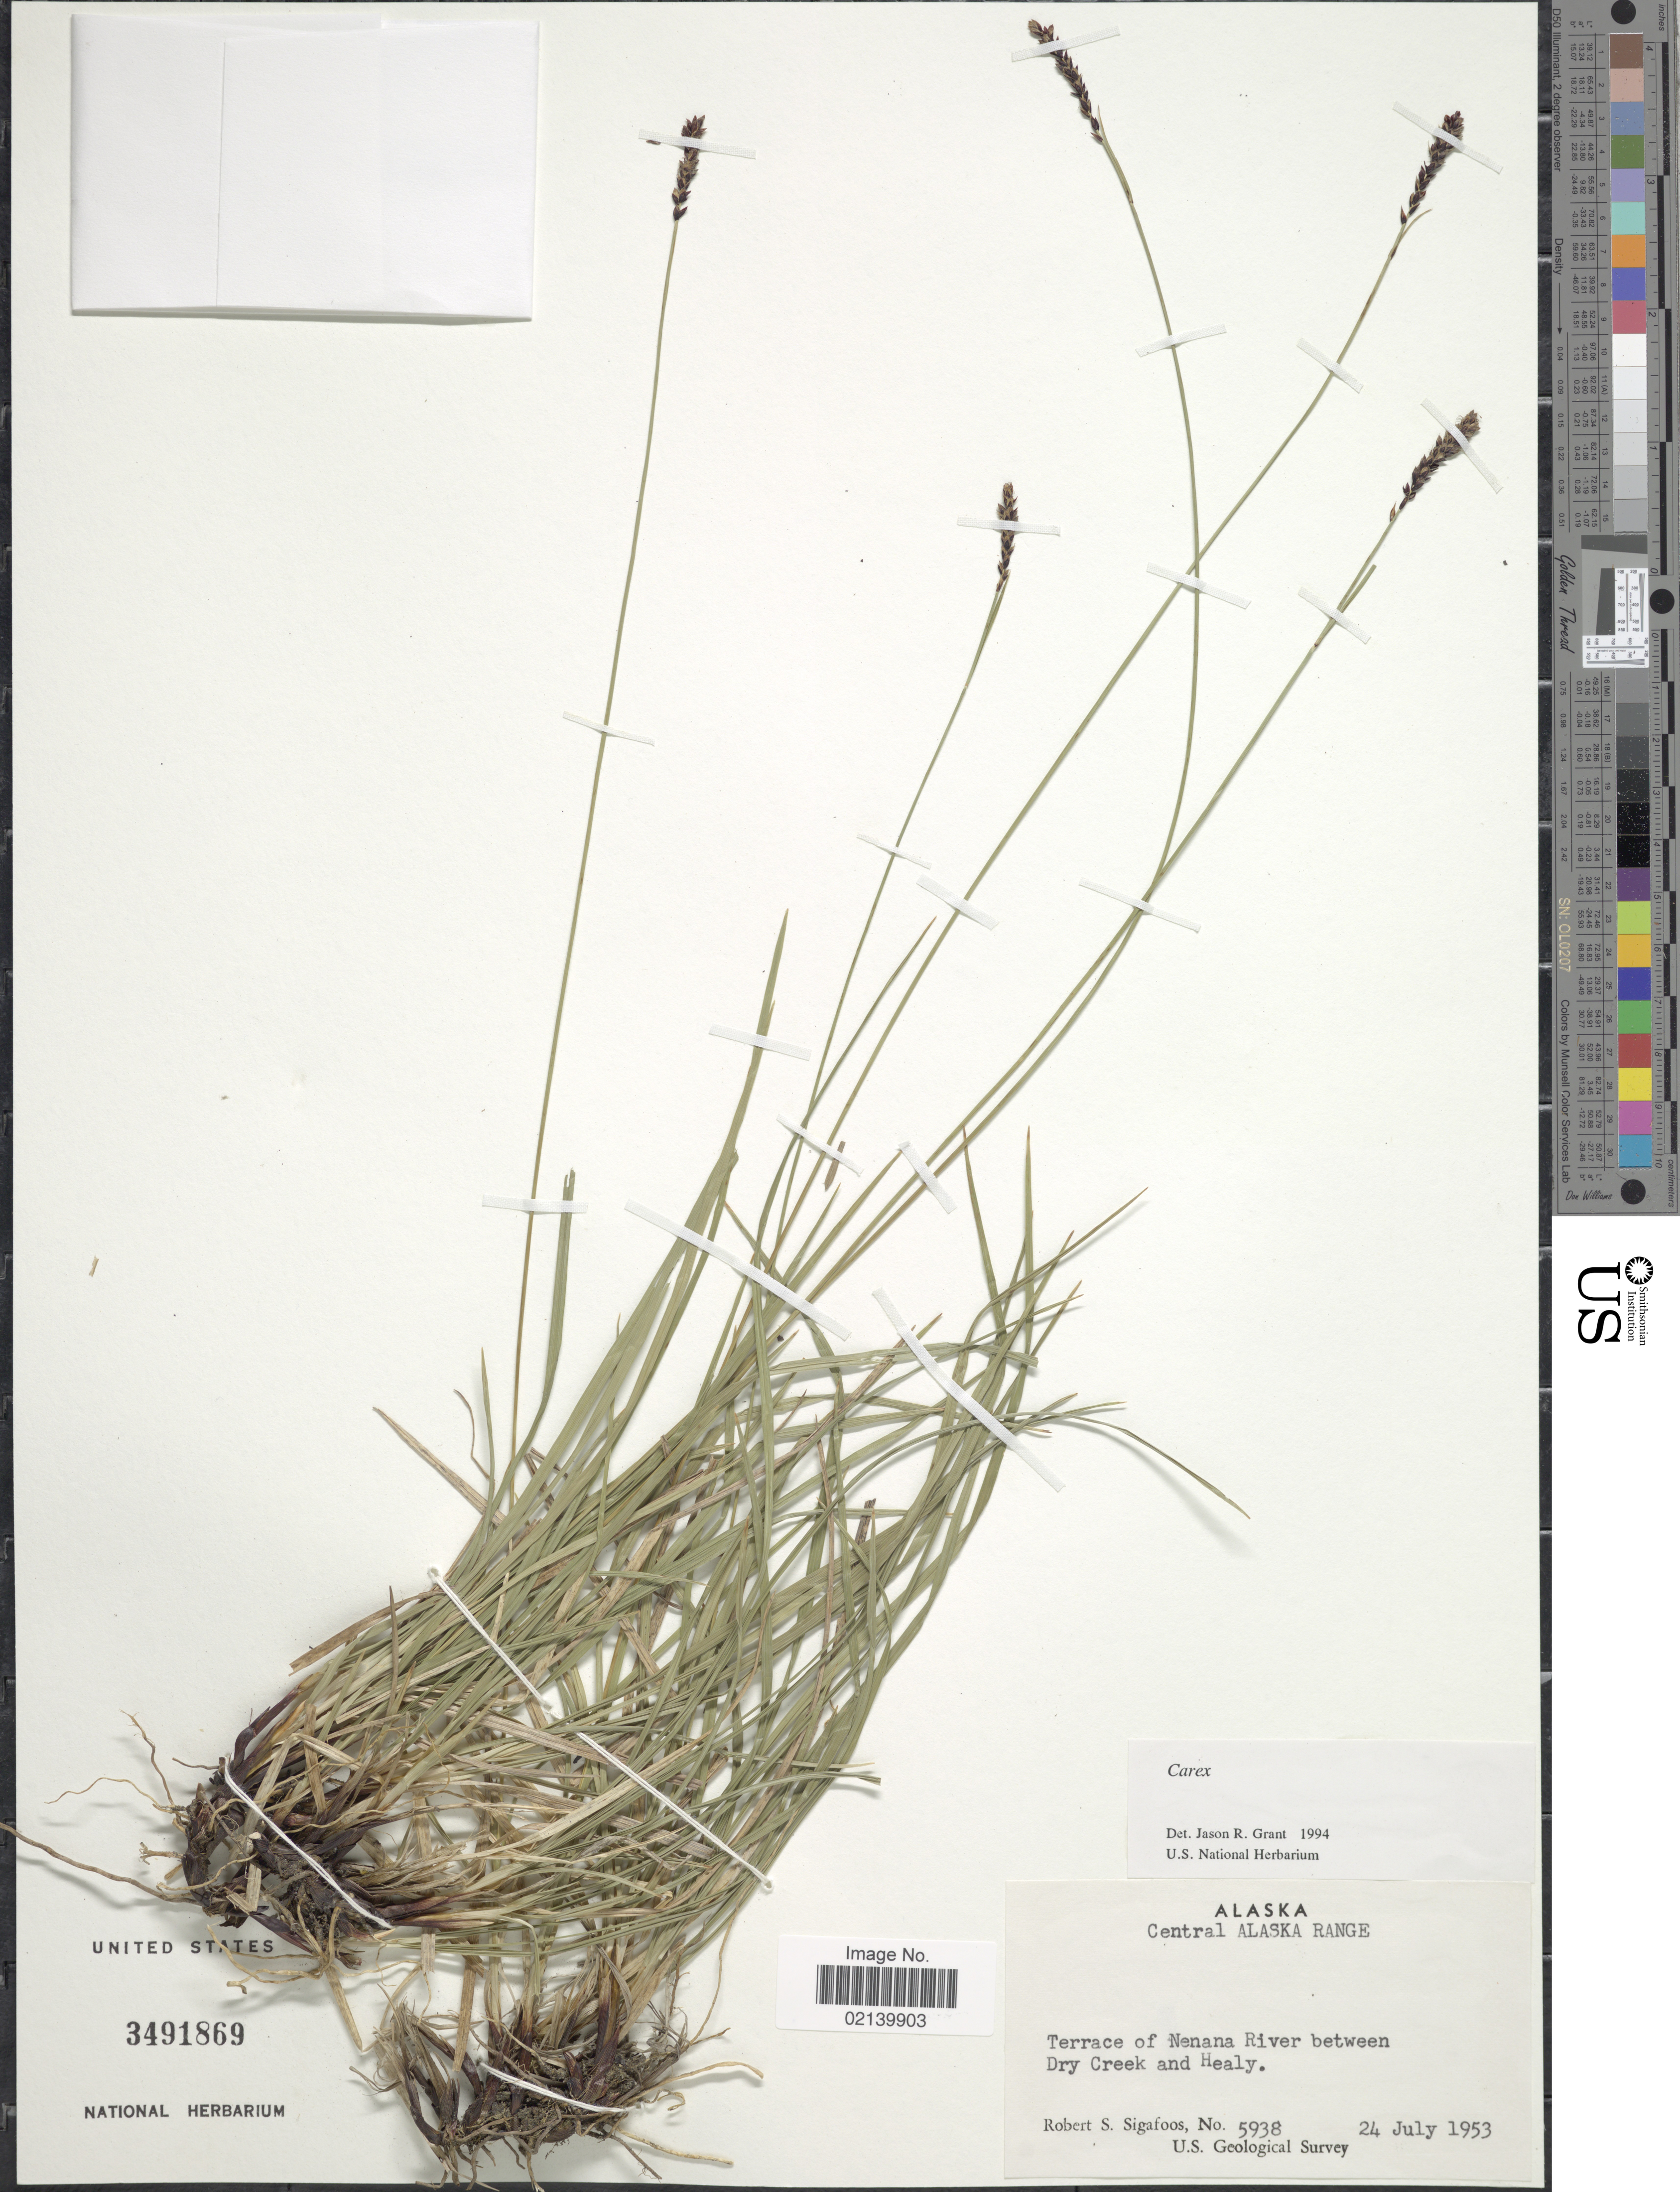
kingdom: Plantae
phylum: Tracheophyta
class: Liliopsida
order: Poales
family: Cyperaceae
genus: Carex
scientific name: Carex sp.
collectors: R. Sigafoos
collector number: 5938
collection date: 1953-07-24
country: United States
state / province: Alaska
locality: Central Alaska Range. Terrace of Nenana River Between Dry Creek and Healy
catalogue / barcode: US 3491869